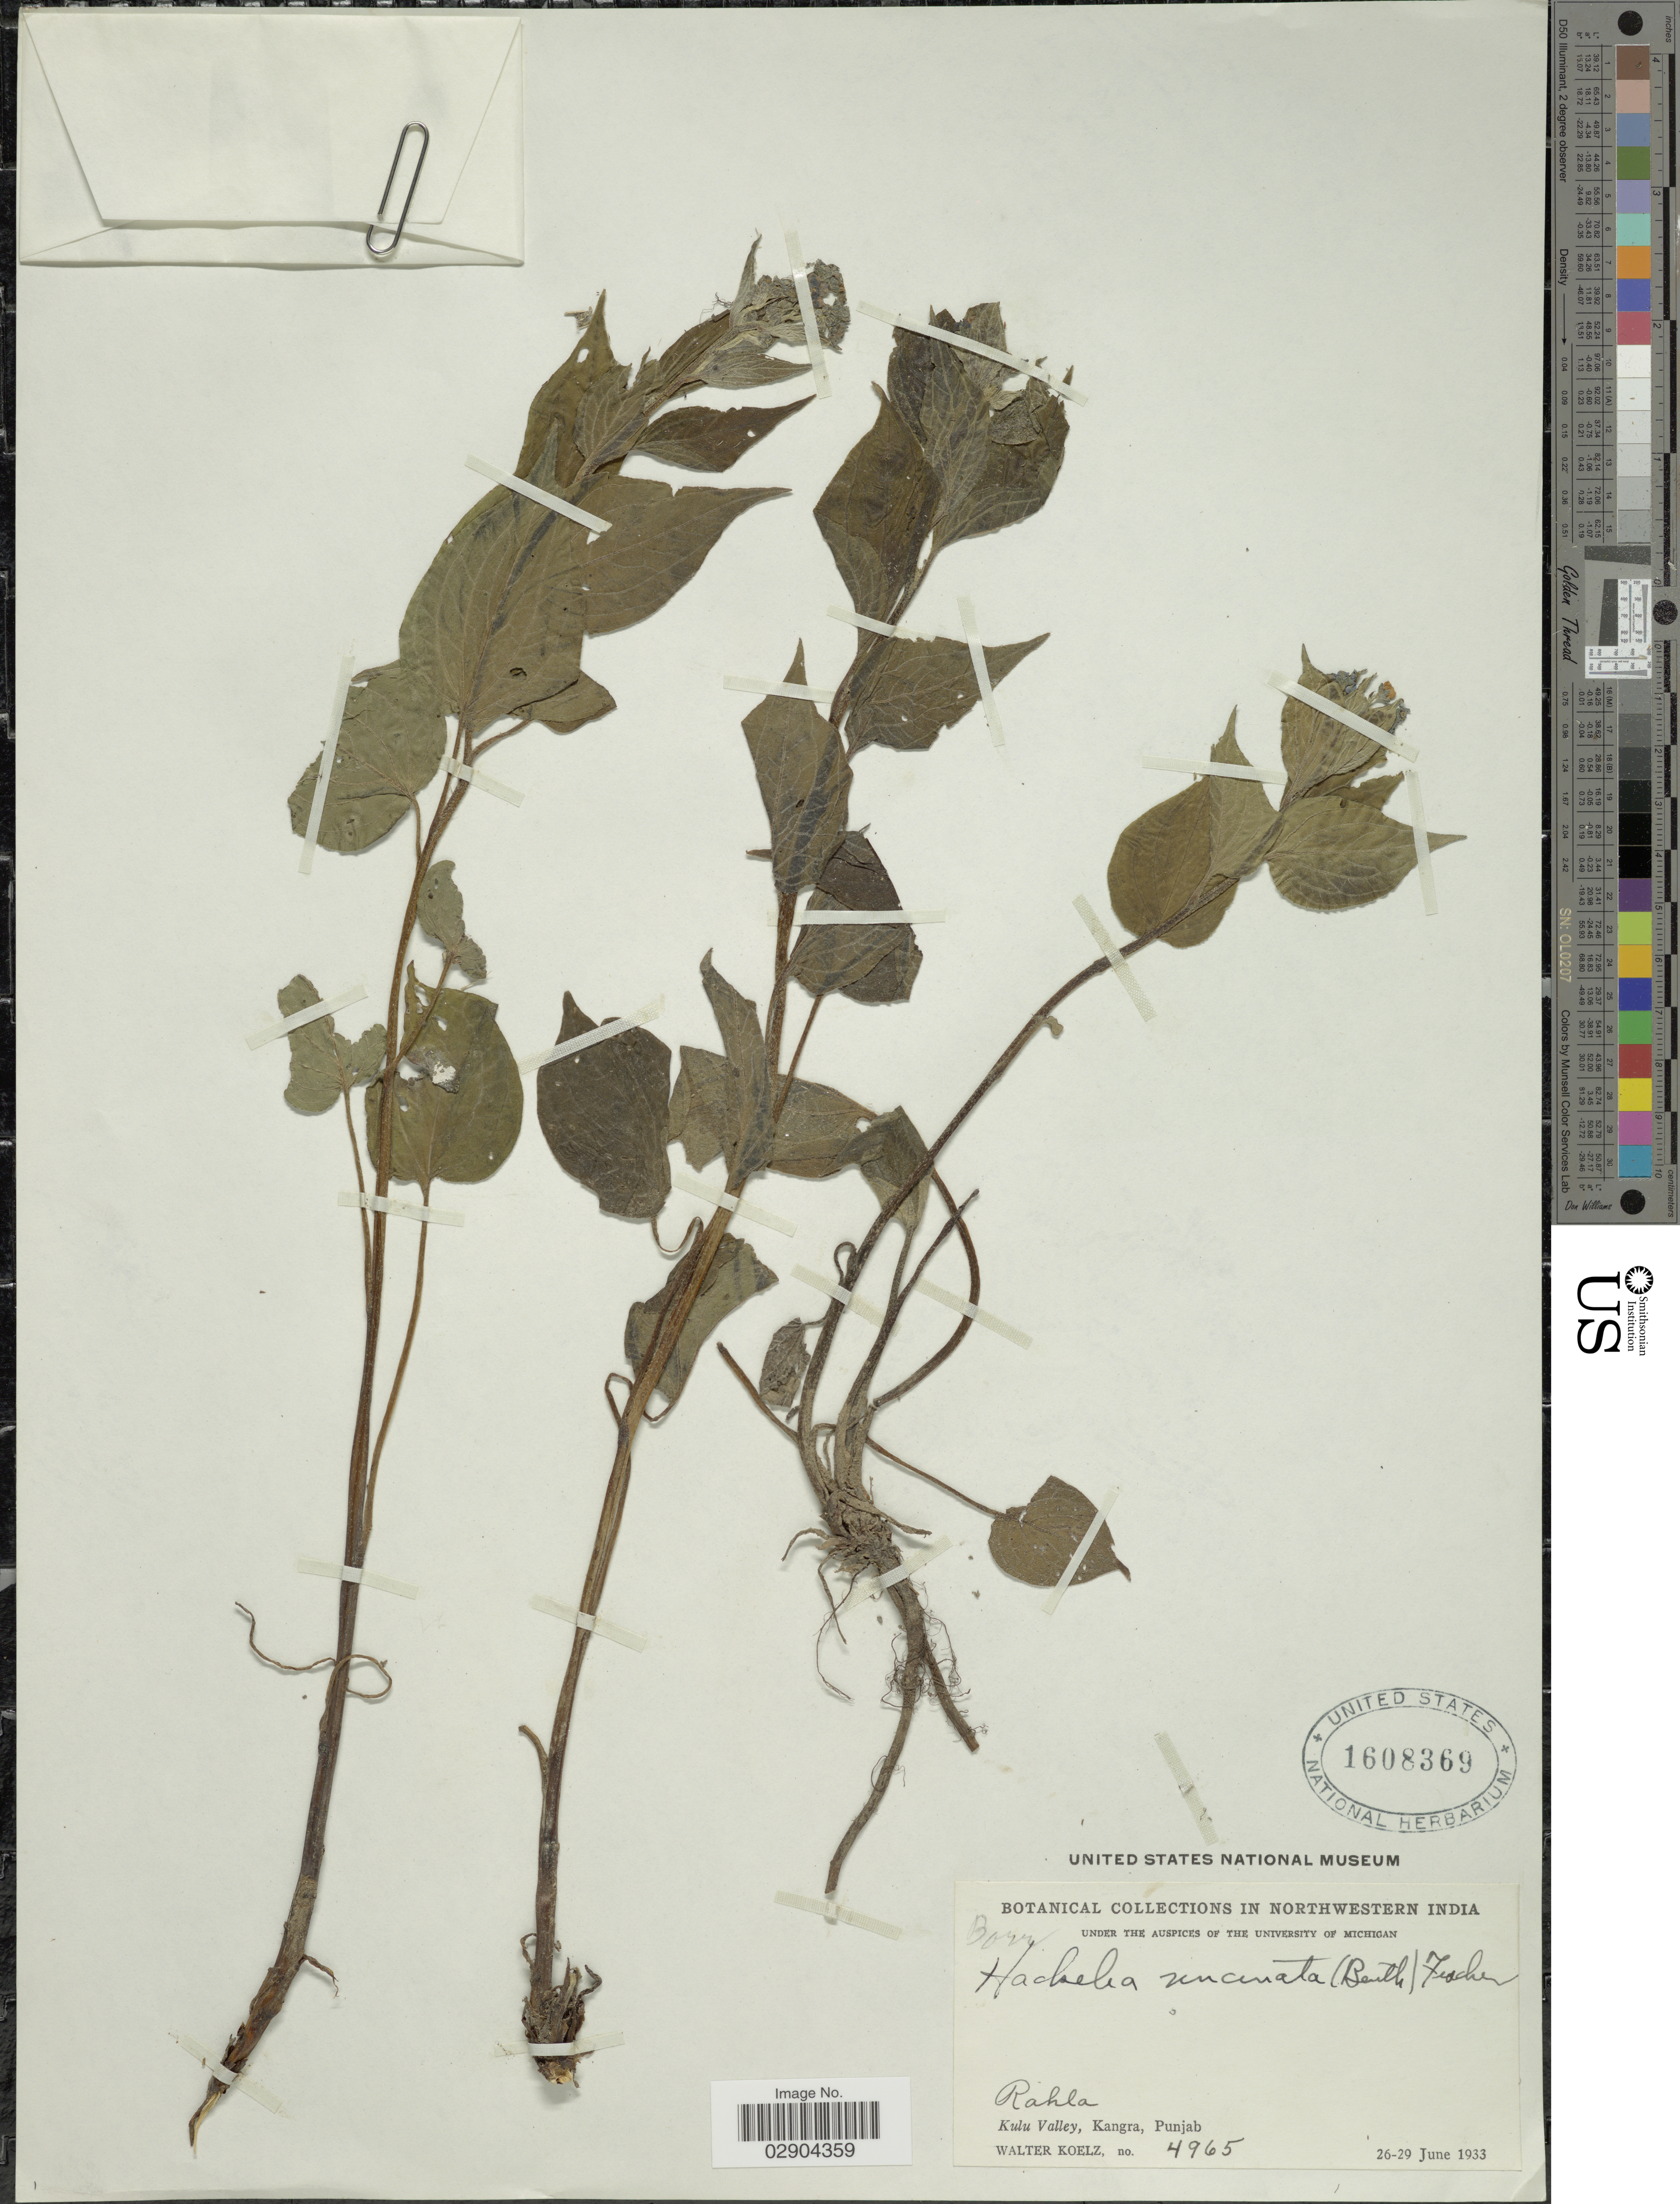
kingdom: Plantae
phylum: Tracheophyta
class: Magnoliopsida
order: Boraginales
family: Boraginaceae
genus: Hackelia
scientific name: Hackelia uncinata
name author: (Benth.) C.E.C. Fisch.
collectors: W. N. Koelz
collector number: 4965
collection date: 1933-06-26/1933-06-29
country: India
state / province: Punjab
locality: In Northwestern India. Kulu Valley, Kangra, Punjab.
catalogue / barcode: US 1608369